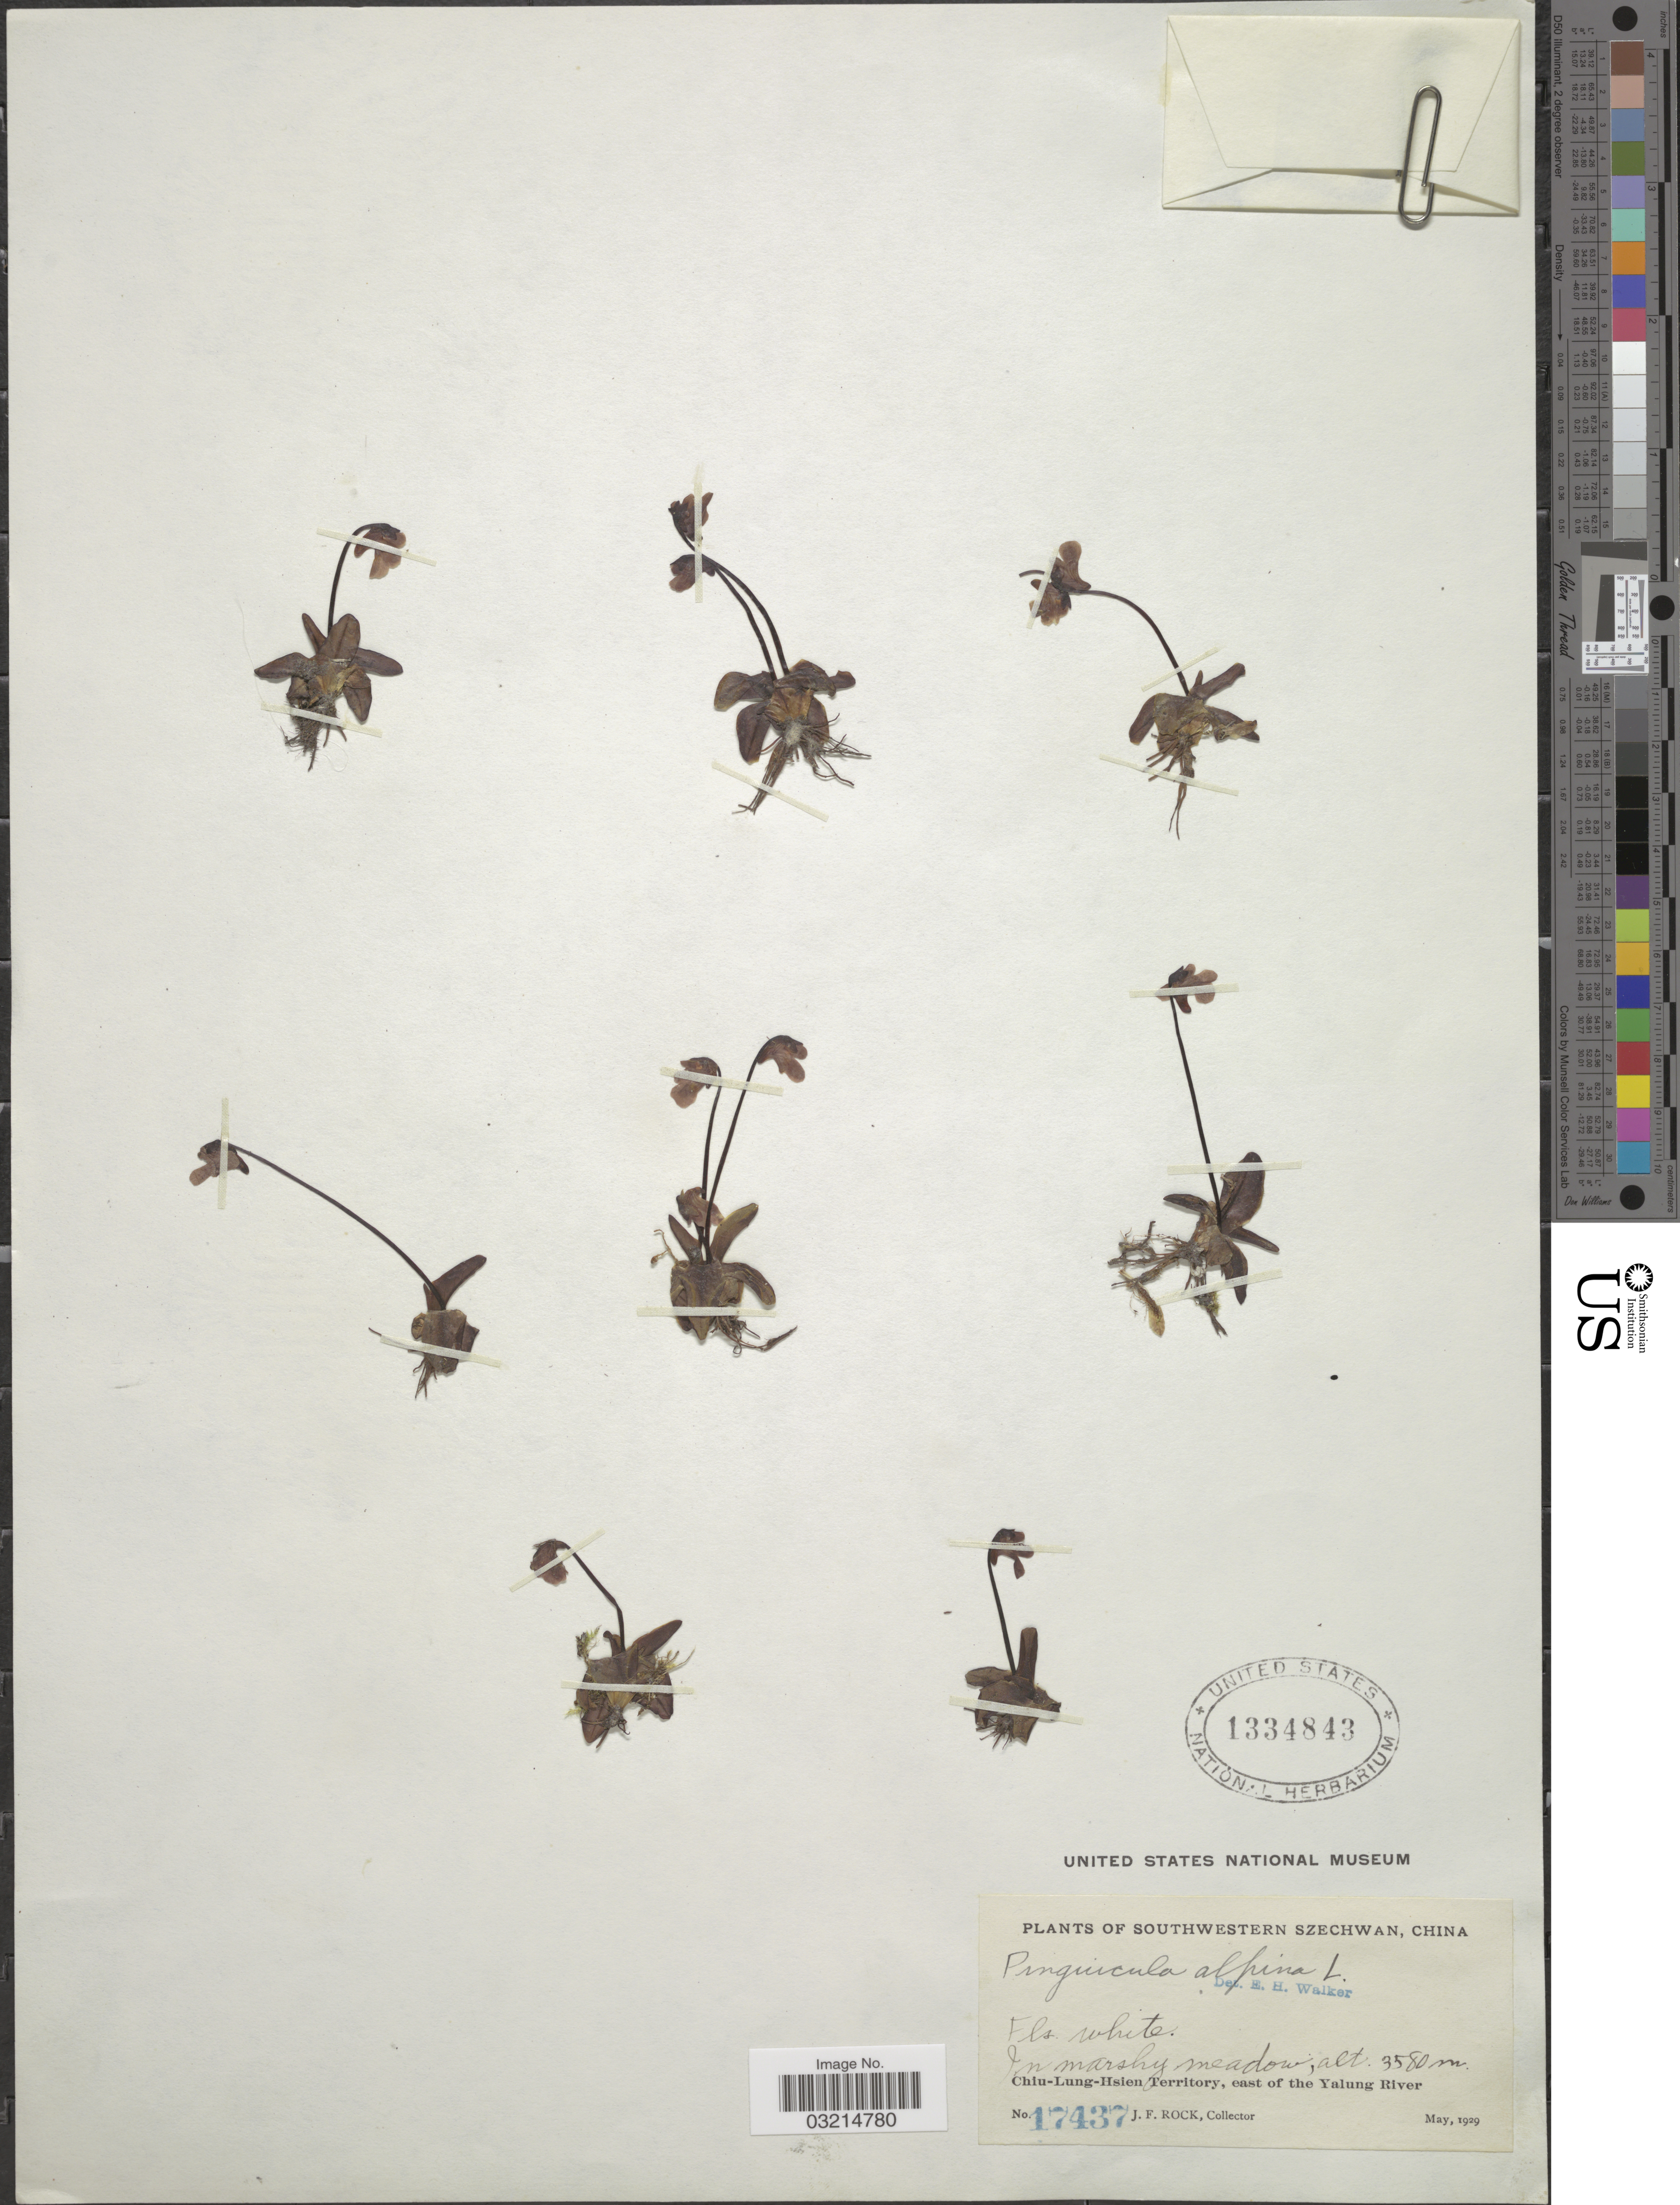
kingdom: Plantae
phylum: Tracheophyta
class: Magnoliopsida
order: Lamiales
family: Lentibulariaceae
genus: Pinguicula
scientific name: Pinguicula alpina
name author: Jacq.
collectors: J. Rock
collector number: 17437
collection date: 1929-05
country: China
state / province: Sichuan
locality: Southwestern Szechwan, Chiu-Lung-Hsien Territory, east of the Yalung River.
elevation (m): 3580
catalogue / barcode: US 1334843